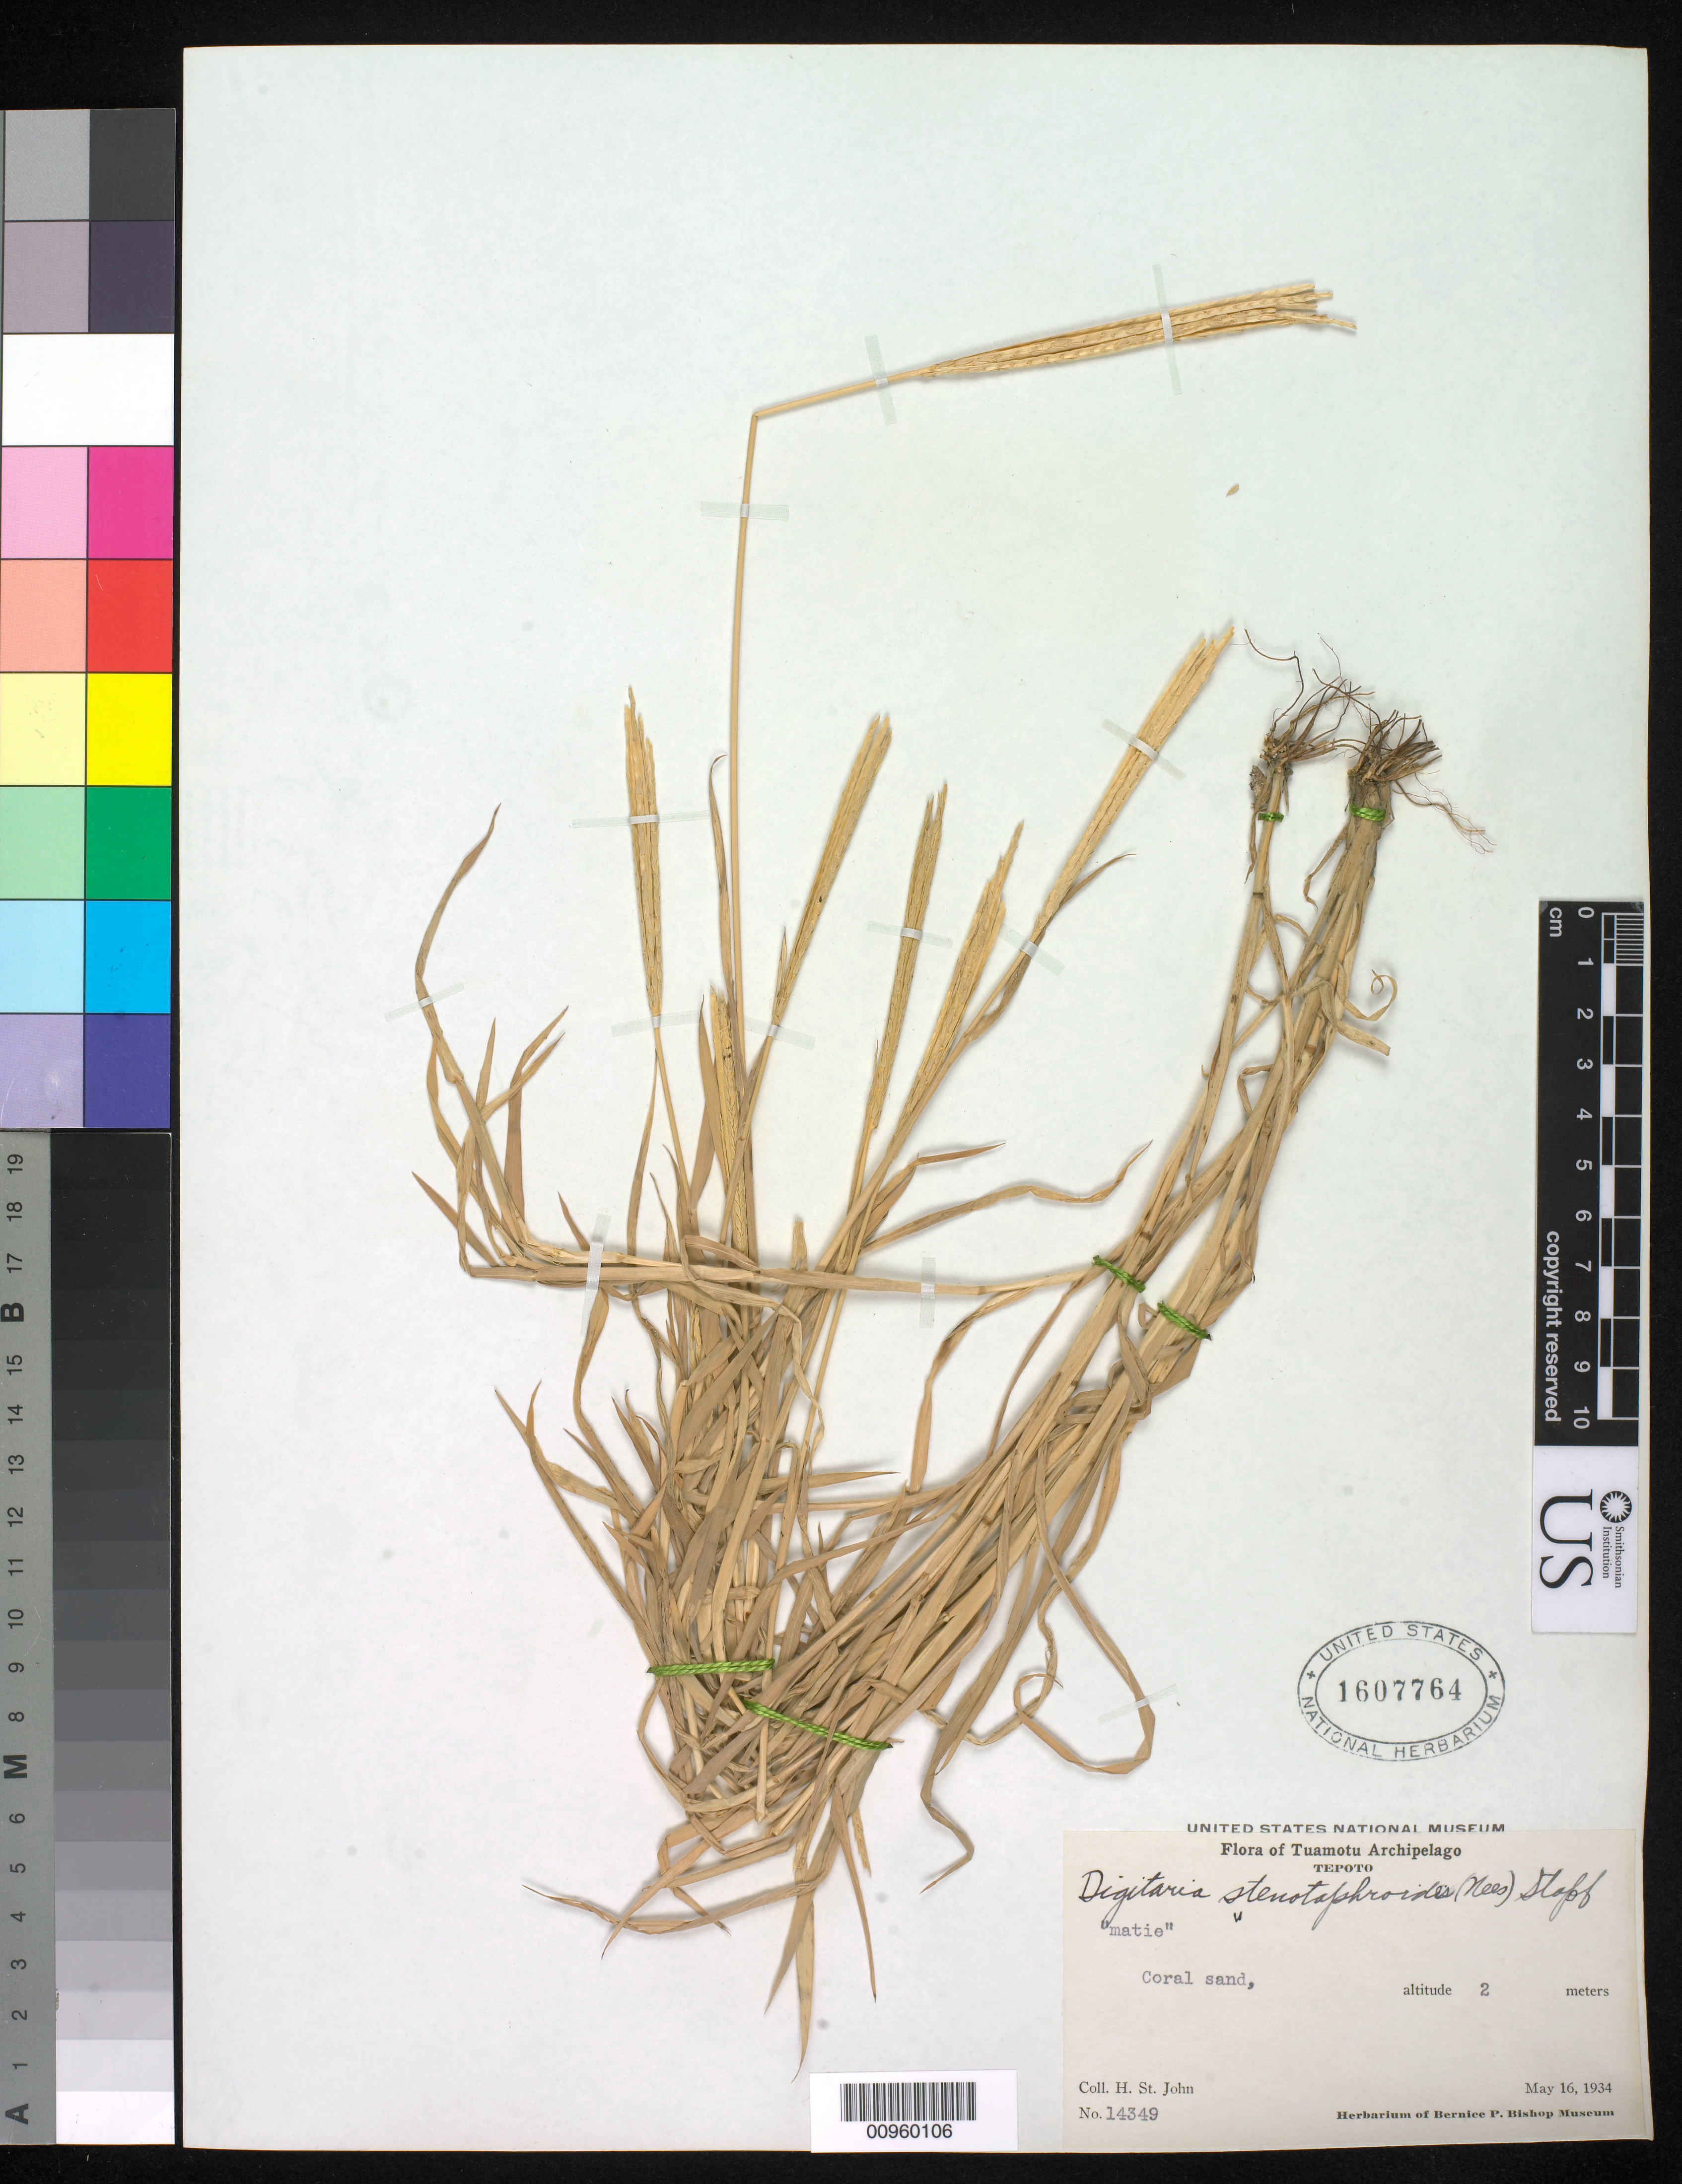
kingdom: Plantae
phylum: Tracheophyta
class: Liliopsida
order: Poales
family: Poaceae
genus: Digitaria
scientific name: Digitaria stenotaphrodes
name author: (Steud.) Stapf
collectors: H. St. John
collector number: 14349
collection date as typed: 16 May 1934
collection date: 1934-05-16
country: French Polynesia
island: Tepoto North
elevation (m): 2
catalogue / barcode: US 1607764